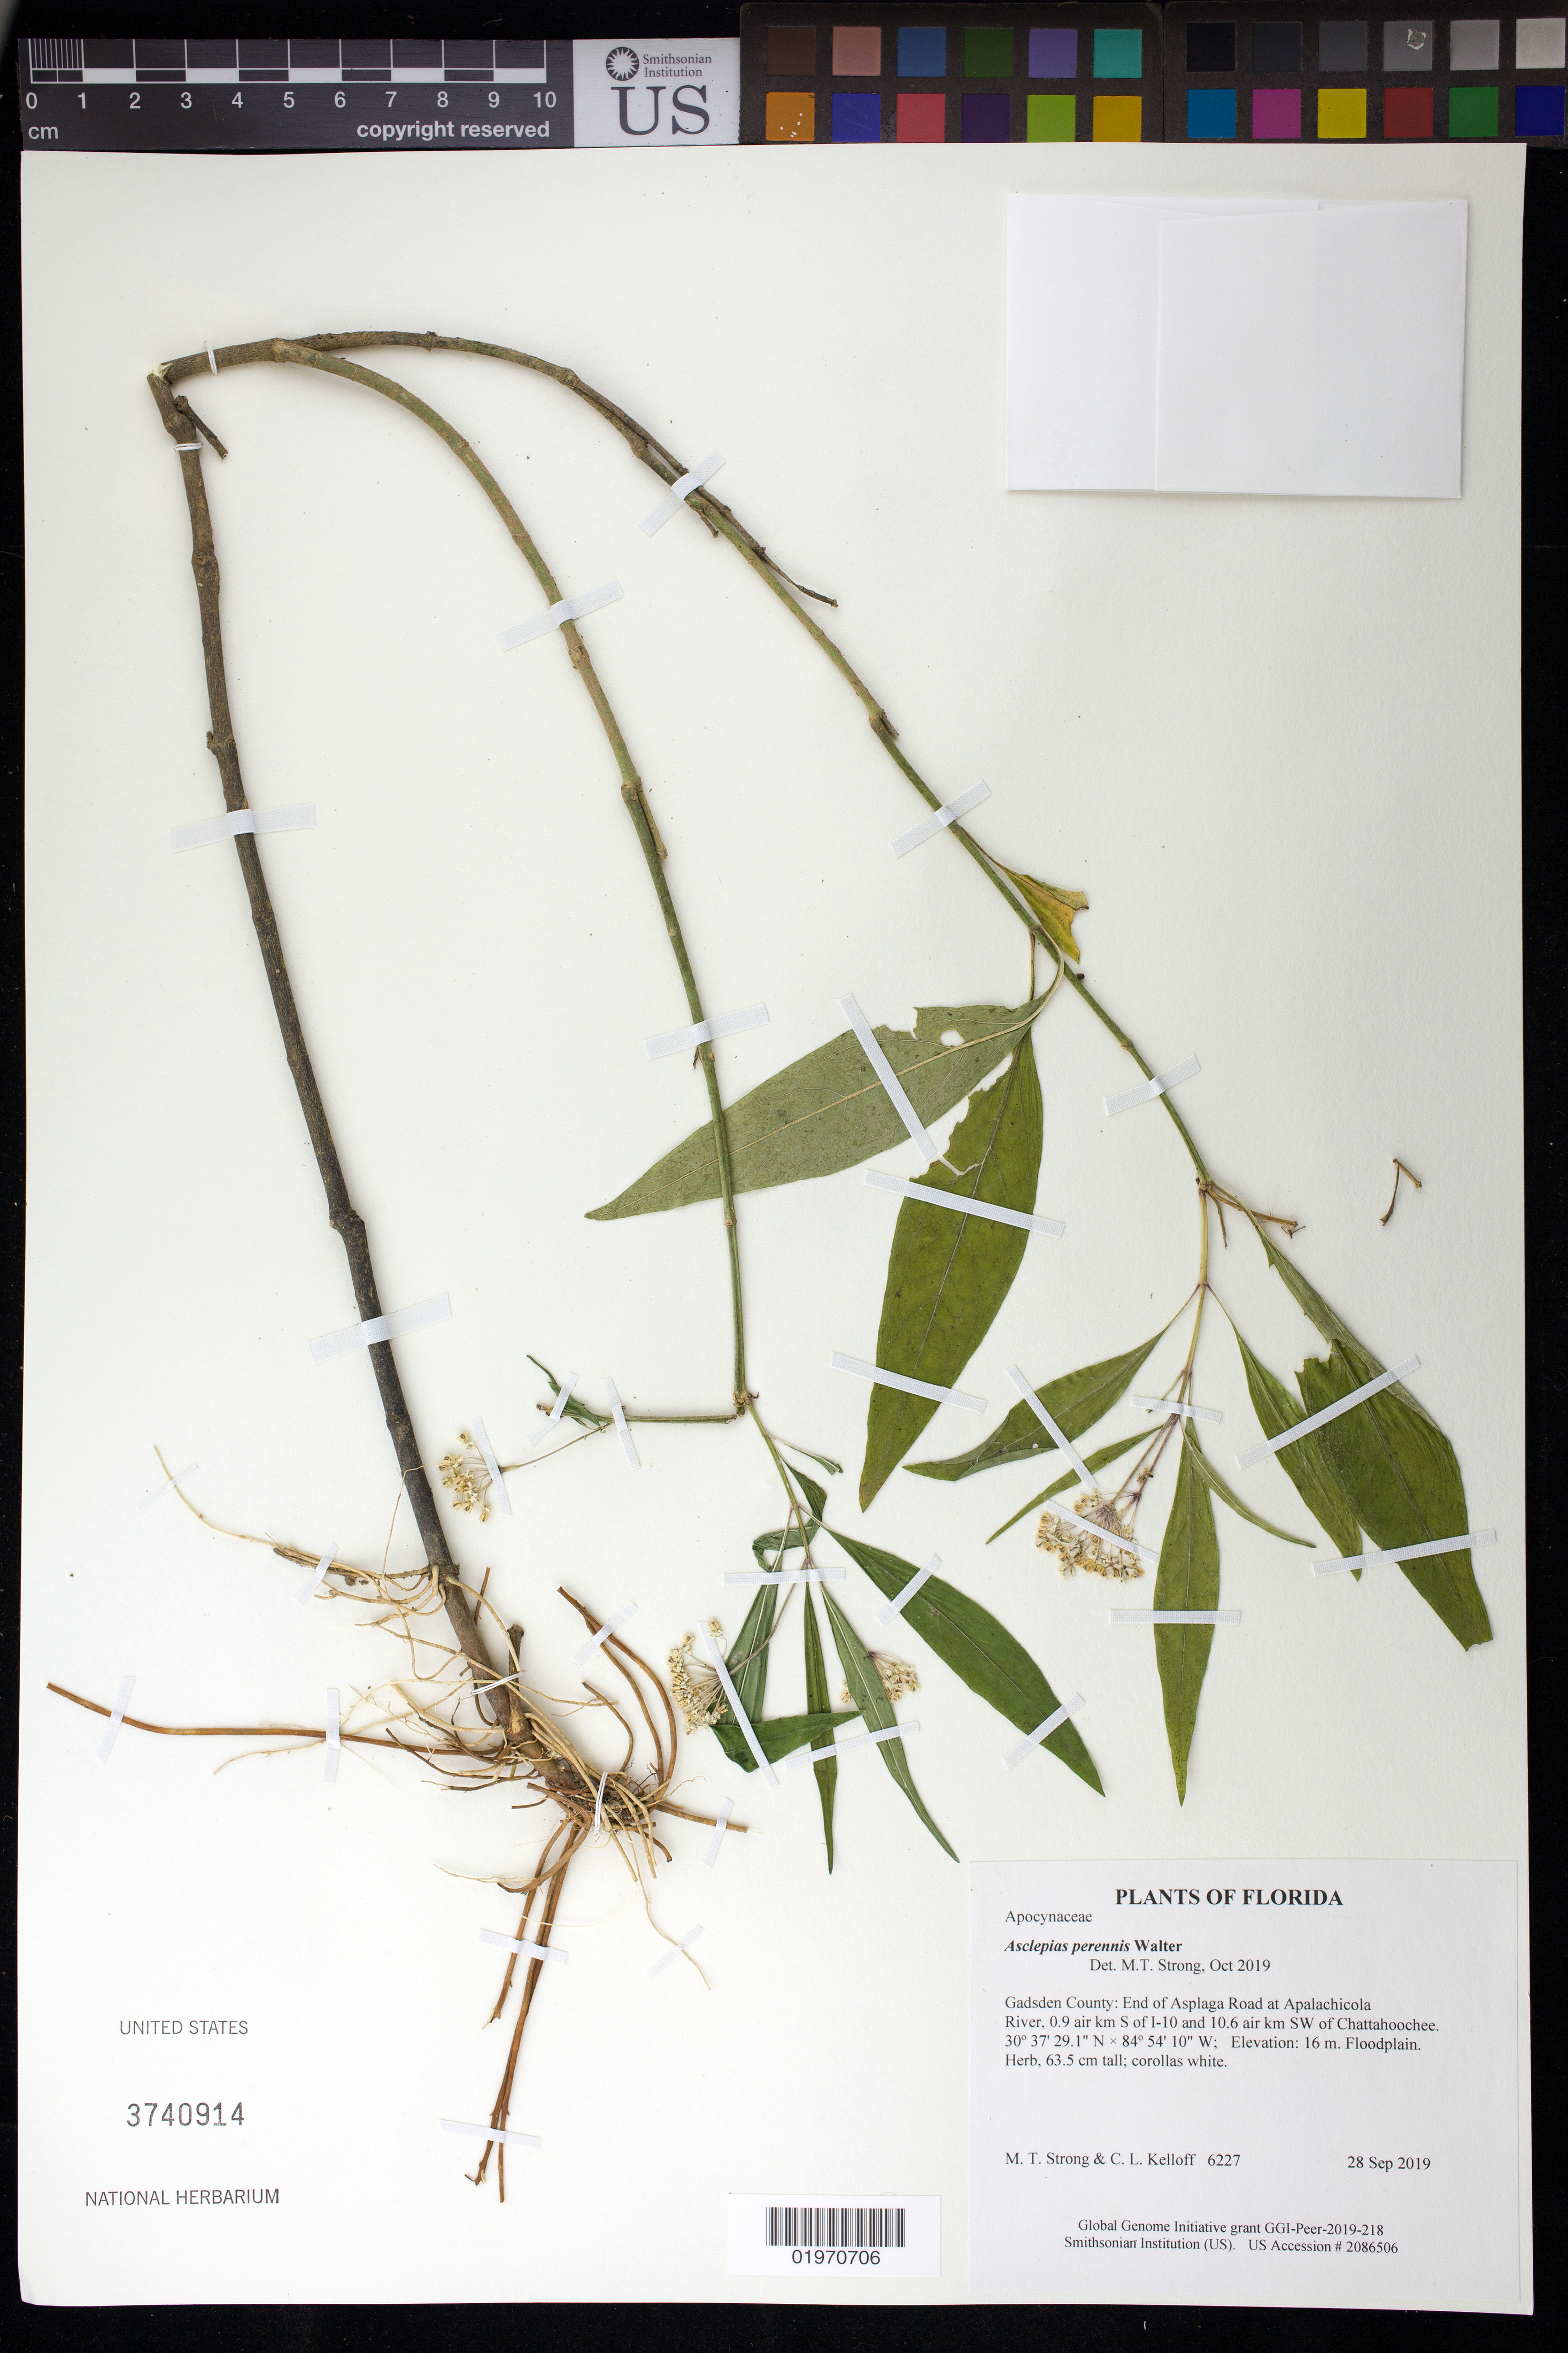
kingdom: Plantae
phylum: Tracheophyta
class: Magnoliopsida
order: Gentianales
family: Apocynaceae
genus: Asclepias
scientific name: Asclepias perennis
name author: Walter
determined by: Strong, Mark T., (BOT), Smithsonian Institution - National Museum of Natural History (UNITED STATES)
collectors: M. T. Strong & C. L. Kelloff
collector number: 6227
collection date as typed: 28 Sep 2019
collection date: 2019-09-28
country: United States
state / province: Florida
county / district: Gadsden County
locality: End of Asplaga Road at Apalachicola River, 0.9 air km S of I-10 and 10.6 air km SW of Chattahoochee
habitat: Floodplain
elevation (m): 16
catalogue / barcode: US 3740914